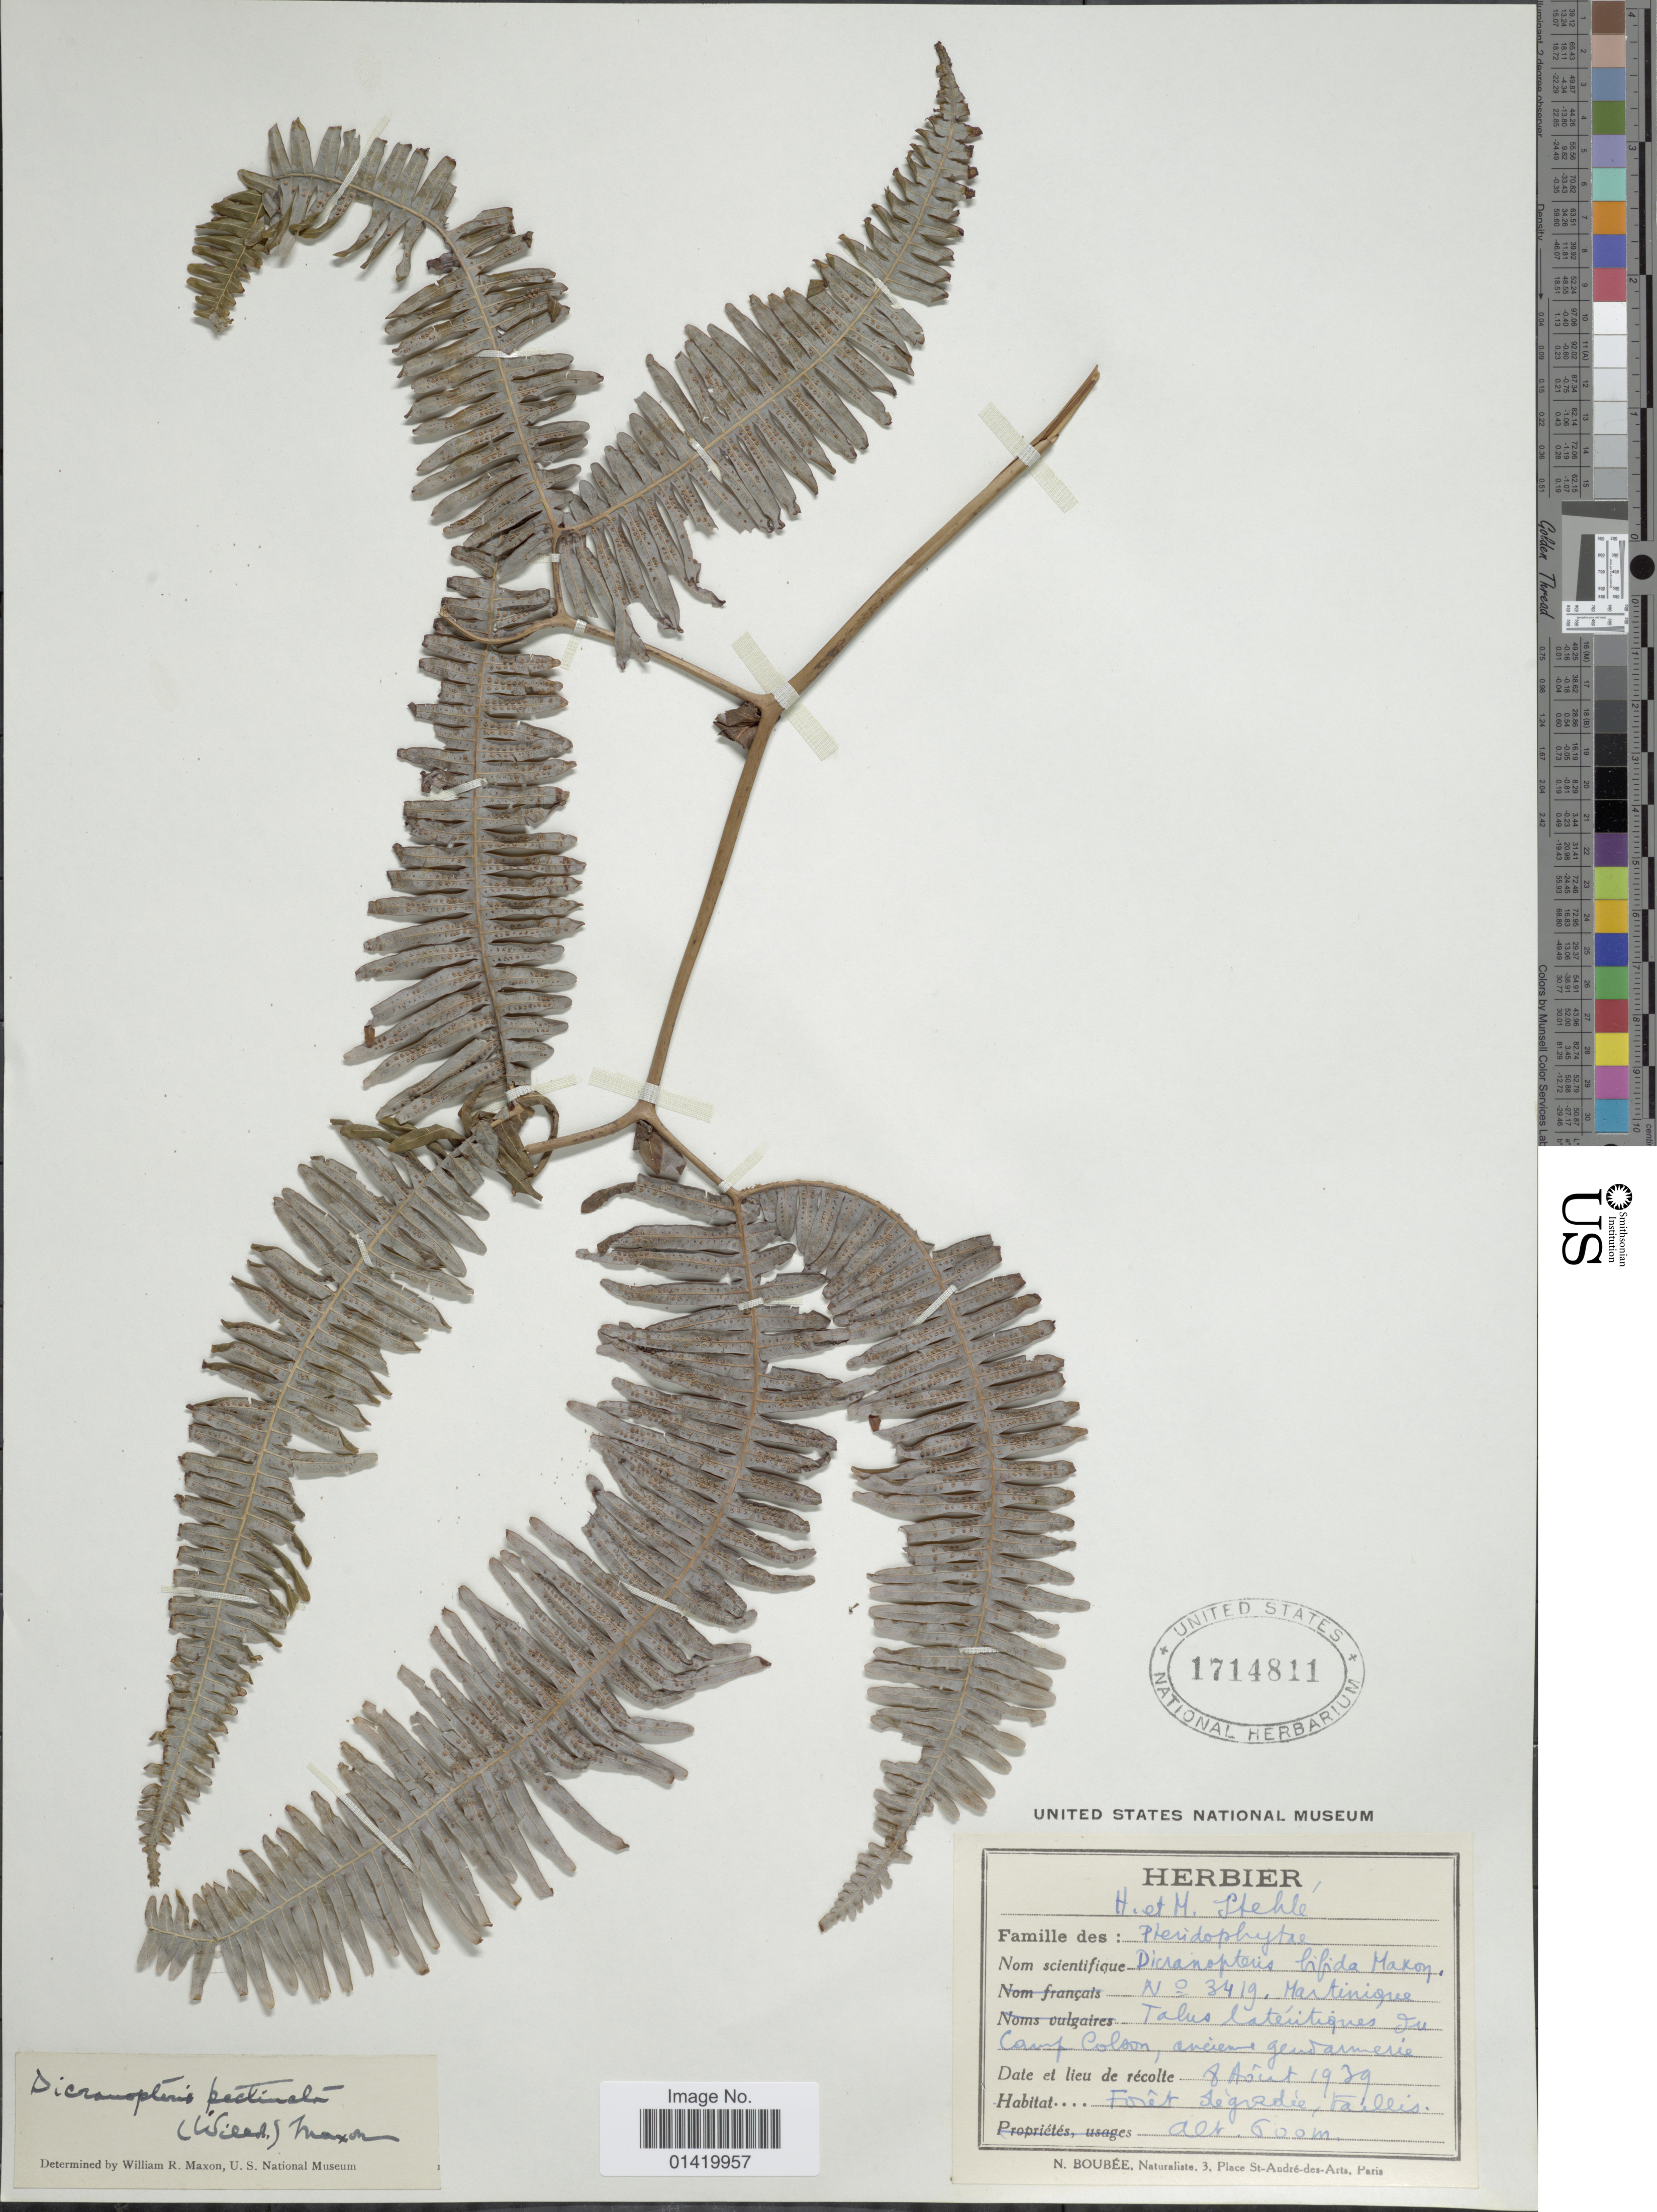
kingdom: Plantae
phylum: Tracheophyta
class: Polypodiopsida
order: Gleicheniales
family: Gleicheniaceae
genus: Gleichenella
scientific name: Gleichenella pectinata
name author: (Willd.) Ching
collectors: H. Stehlé & M. Stehlé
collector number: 3419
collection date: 1939-08-08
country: Martinique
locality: Talus laténitiques du camp Colson, ancienne gendarmerie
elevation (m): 600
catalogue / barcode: US 1714811